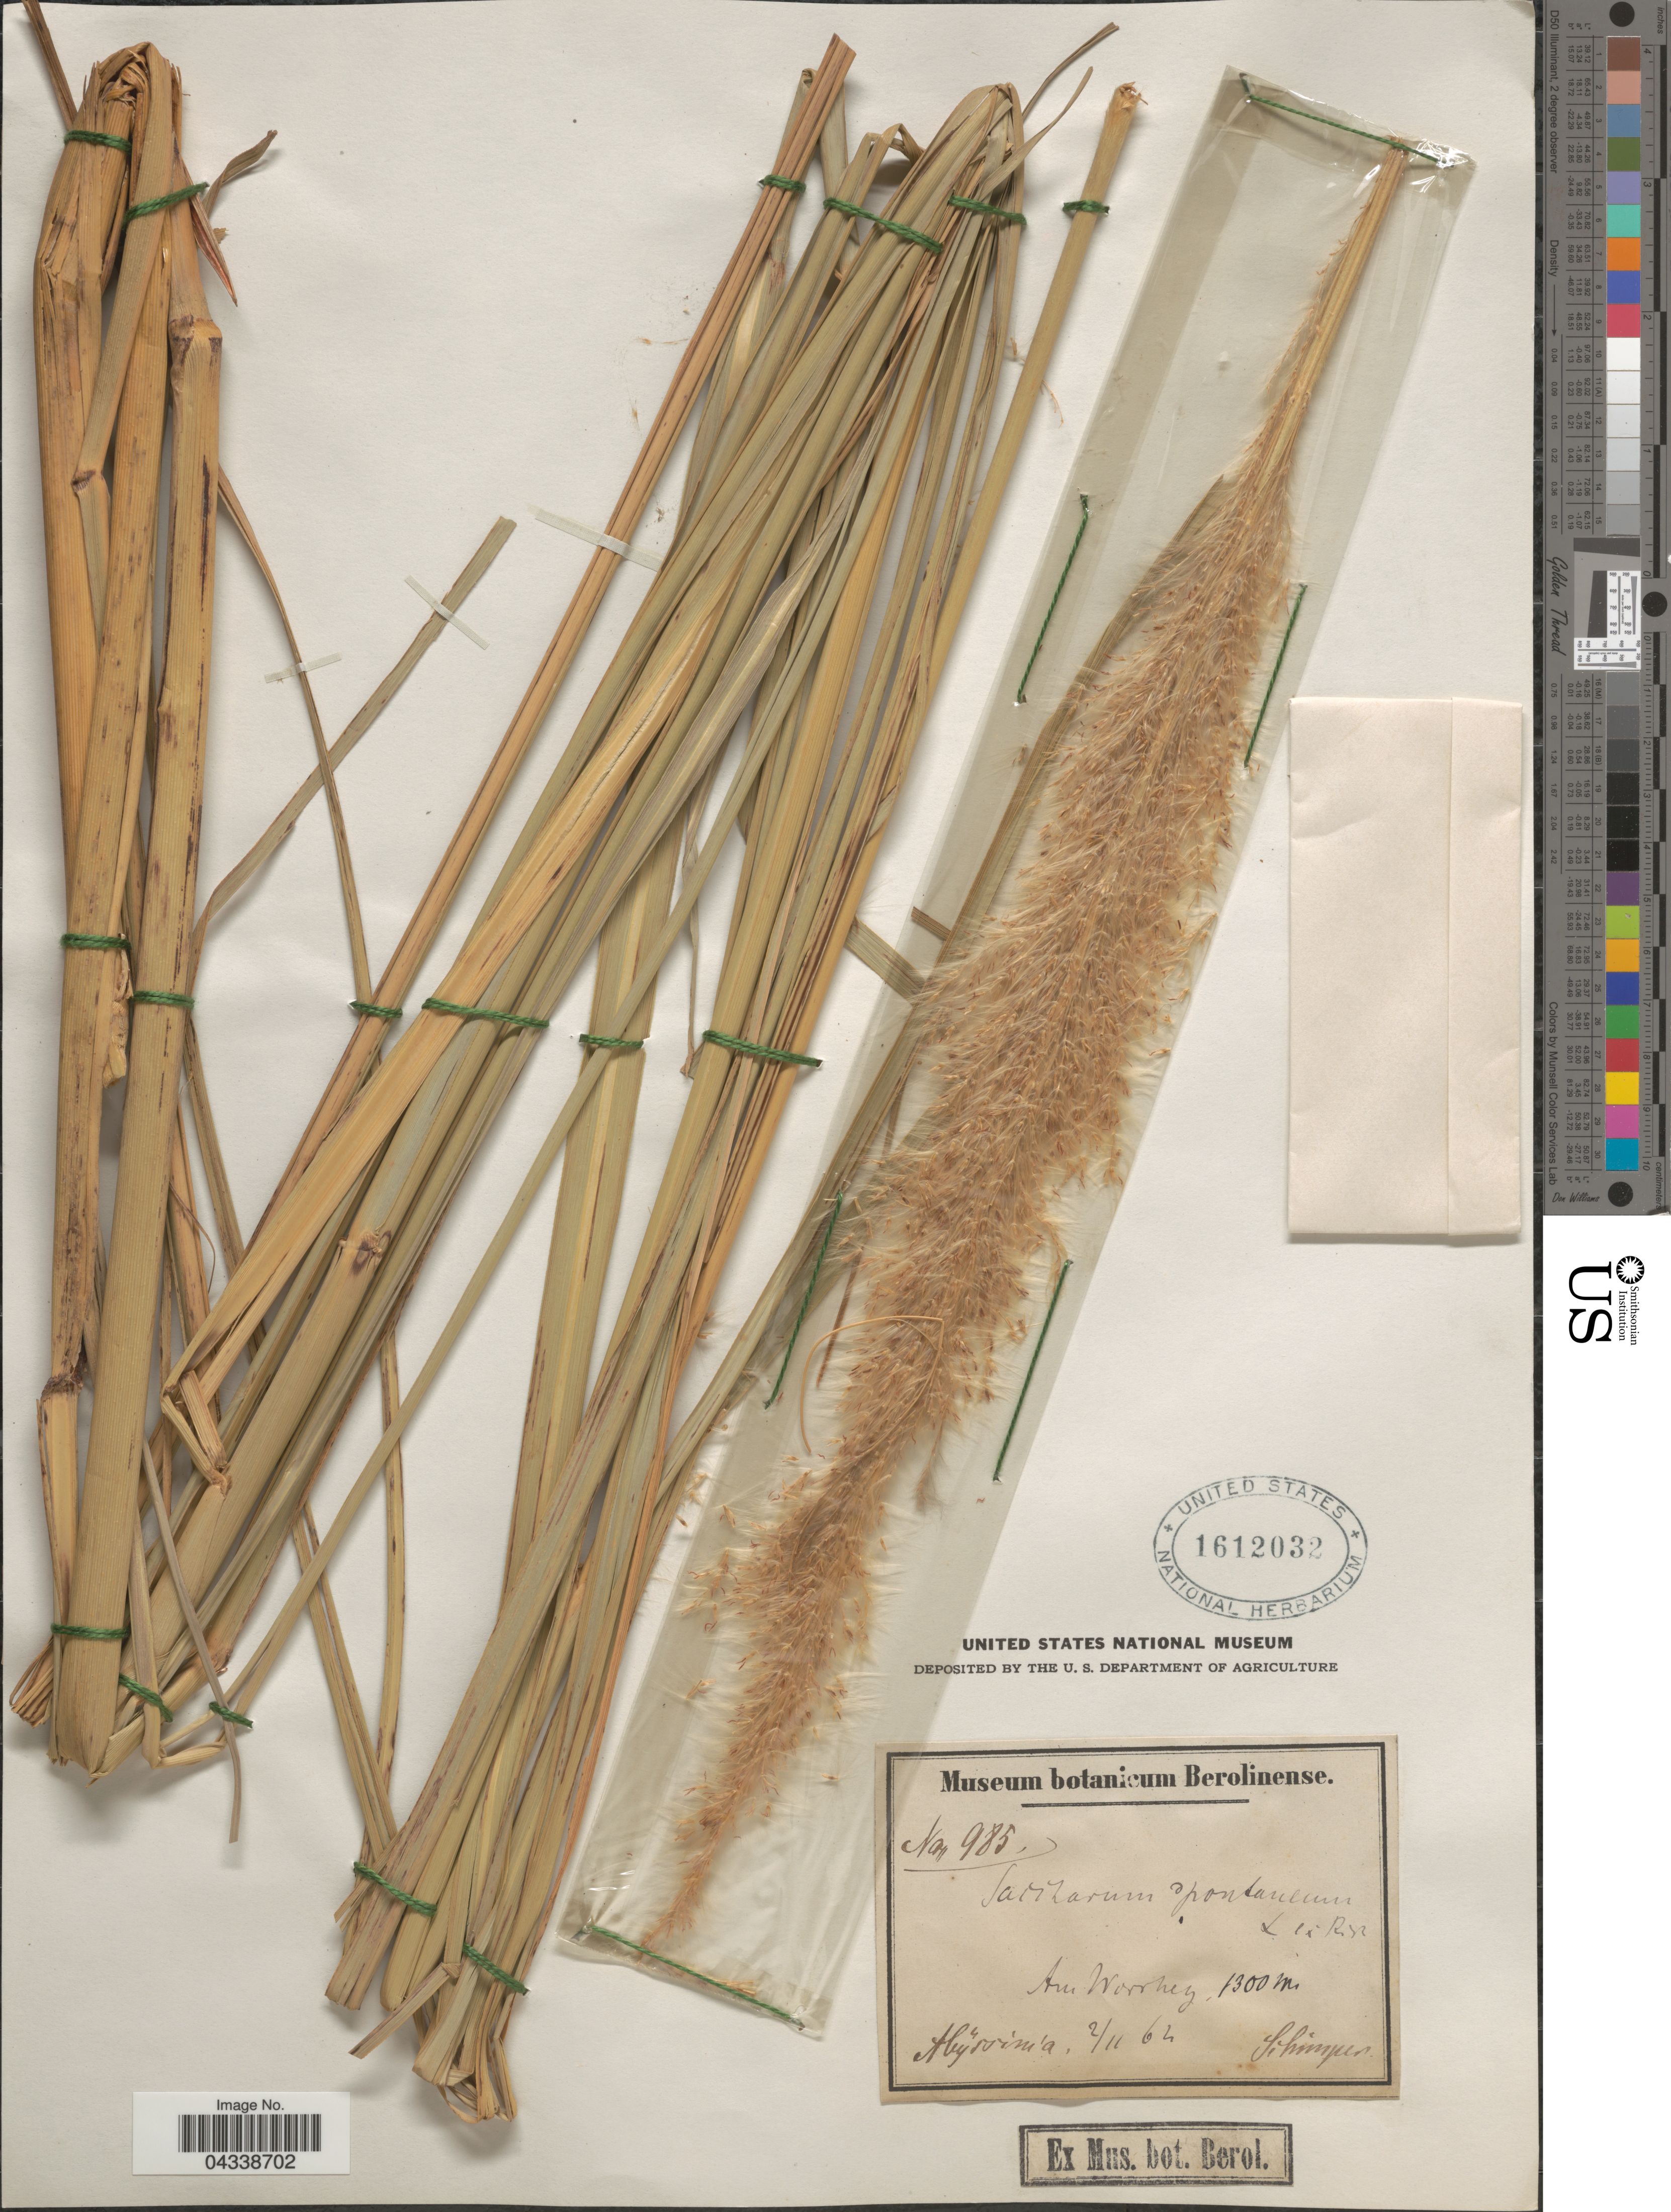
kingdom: Plantae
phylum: Tracheophyta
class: Liliopsida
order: Poales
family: Poaceae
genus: Saccharum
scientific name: Saccharum spontaneum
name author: L.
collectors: -. Schimper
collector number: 985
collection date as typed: Transcribed d/m/y: 2/11/62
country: Ethiopia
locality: Am Worrhey. Abyssinia.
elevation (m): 1300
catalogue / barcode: US 1612032